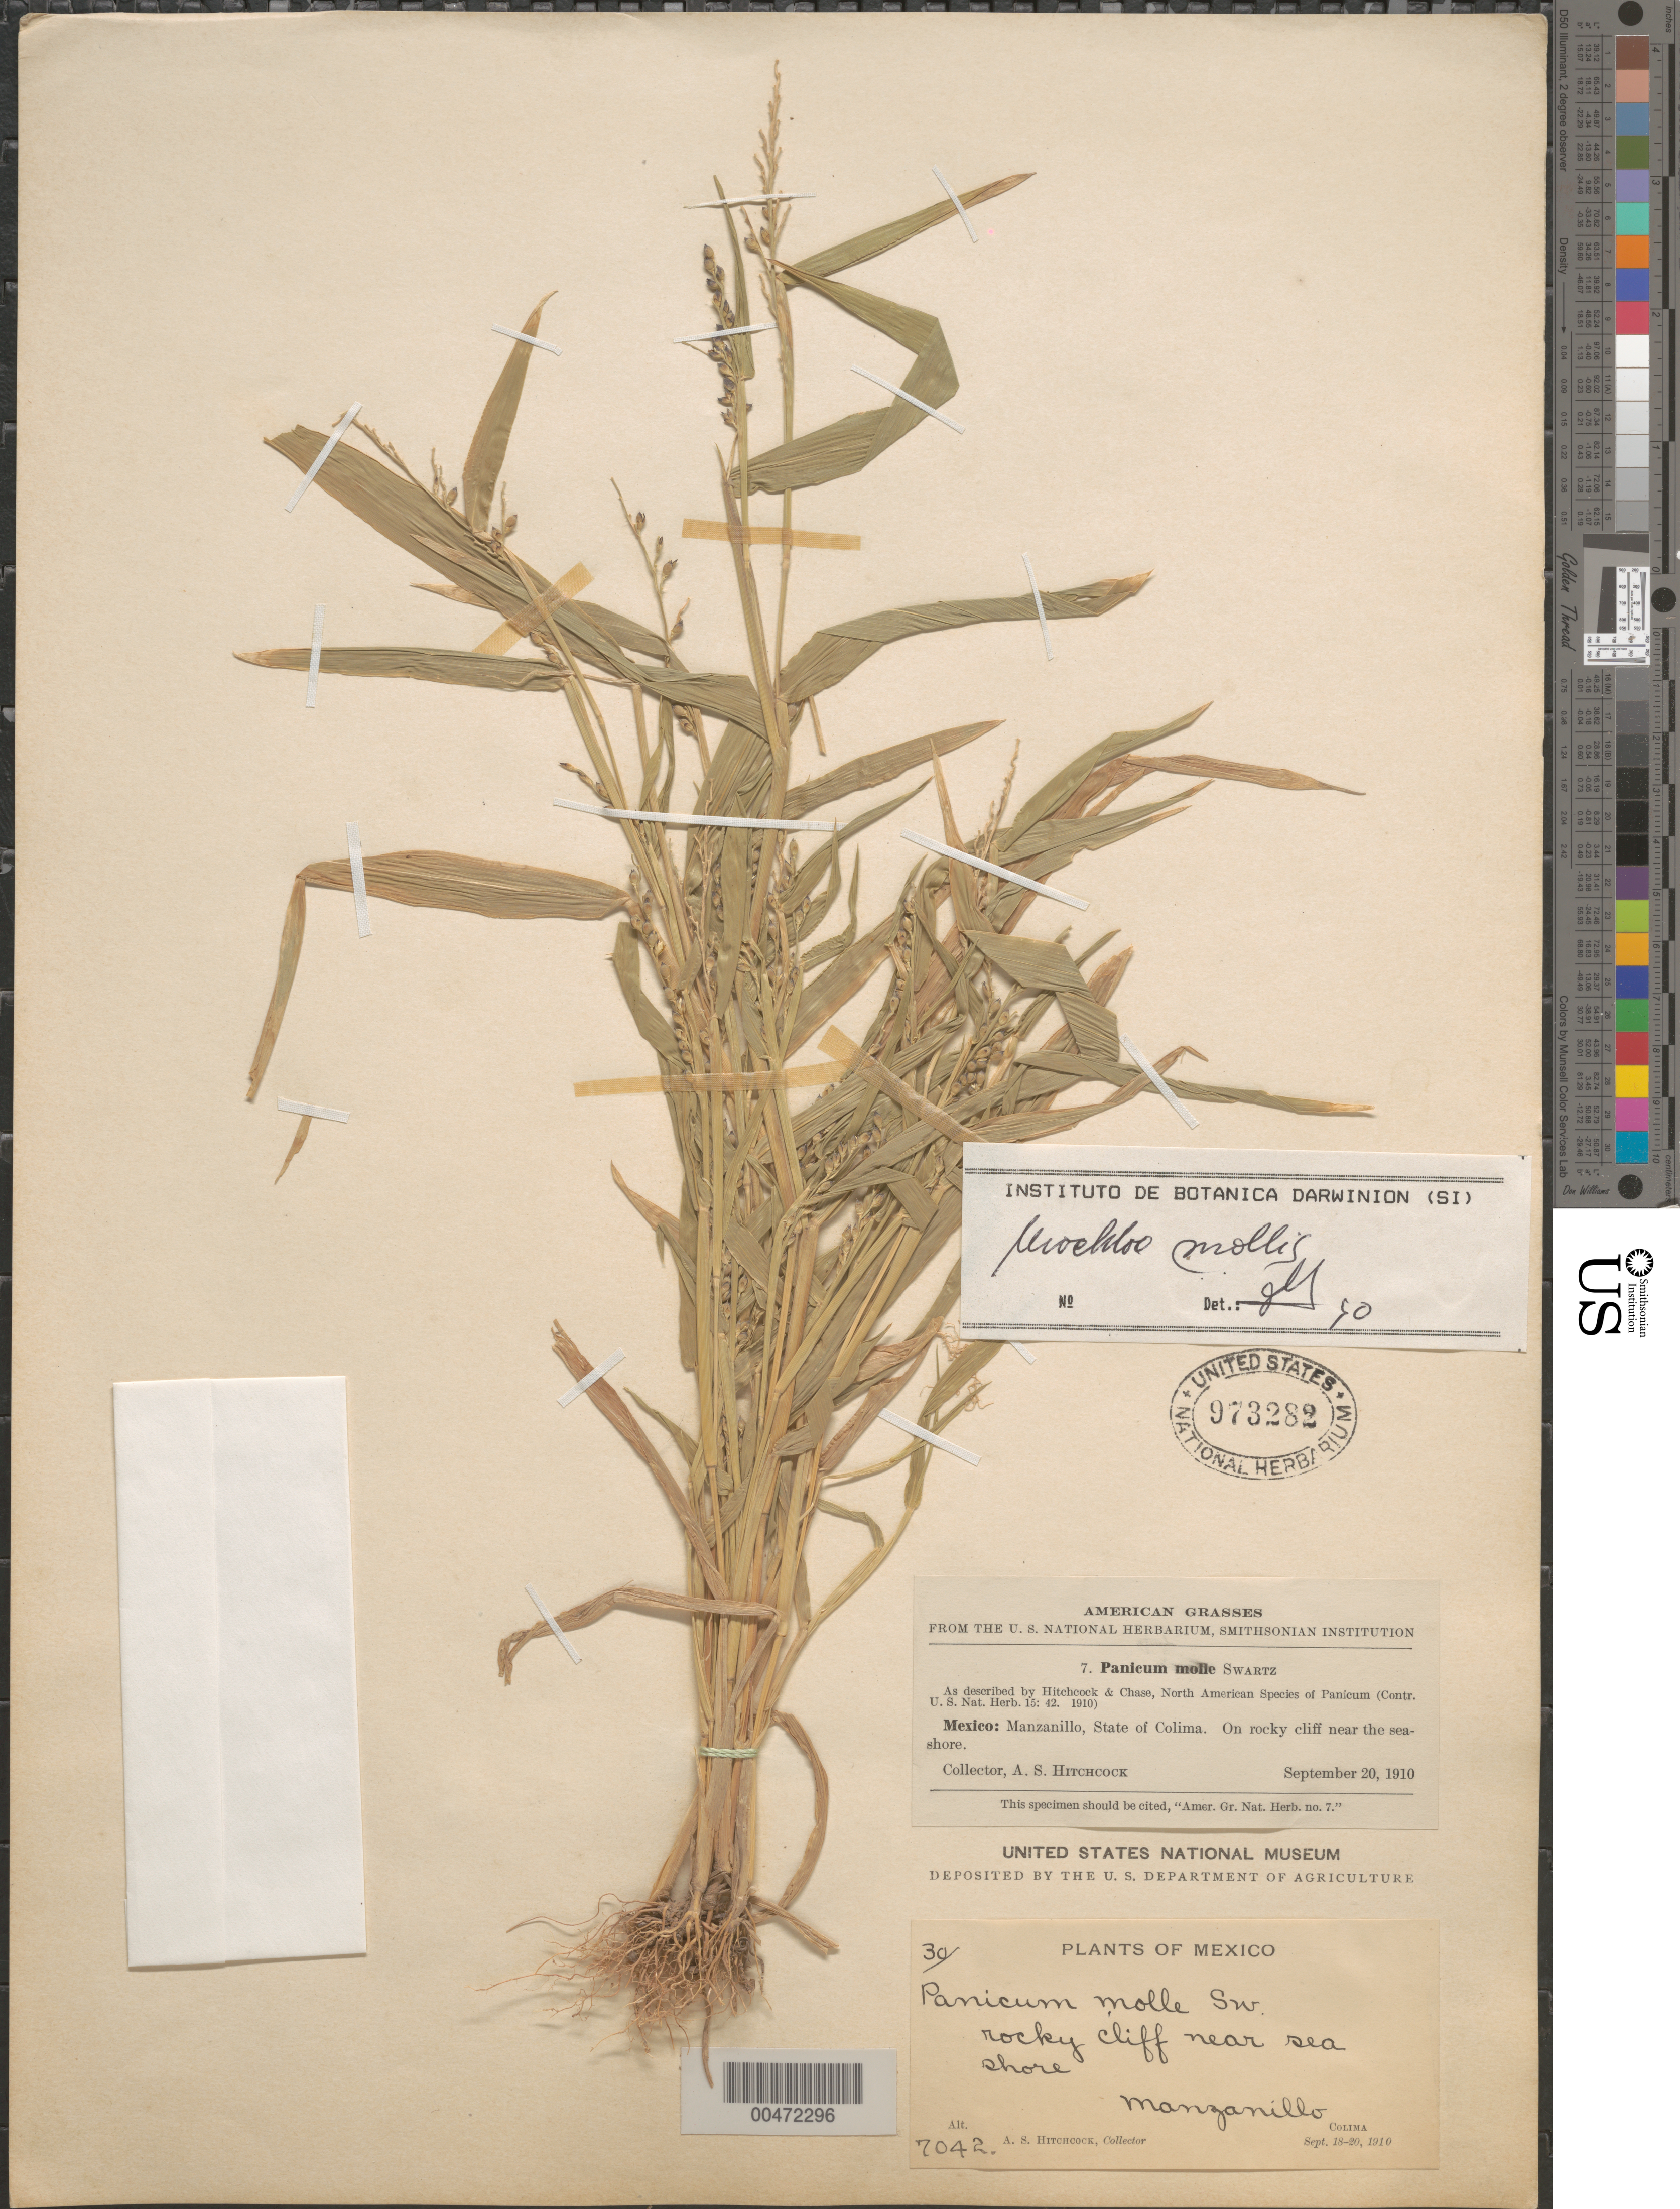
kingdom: Plantae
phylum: Tracheophyta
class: Liliopsida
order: Poales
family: Poaceae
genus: Urochloa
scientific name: Urochloa mollis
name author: (Sw.) Morrone & Zuloaga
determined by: Morrone, O. N., (SI), Instituto de Botánica Darwinion (Argentina)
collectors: A. S. Hitchcock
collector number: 7042/7/30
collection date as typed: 18 Sep 1910 to 20 Sep 1910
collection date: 1910-09-18/1910-09-20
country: Mexico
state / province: Colima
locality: Manzanillo, near sea shore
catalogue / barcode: US 973282